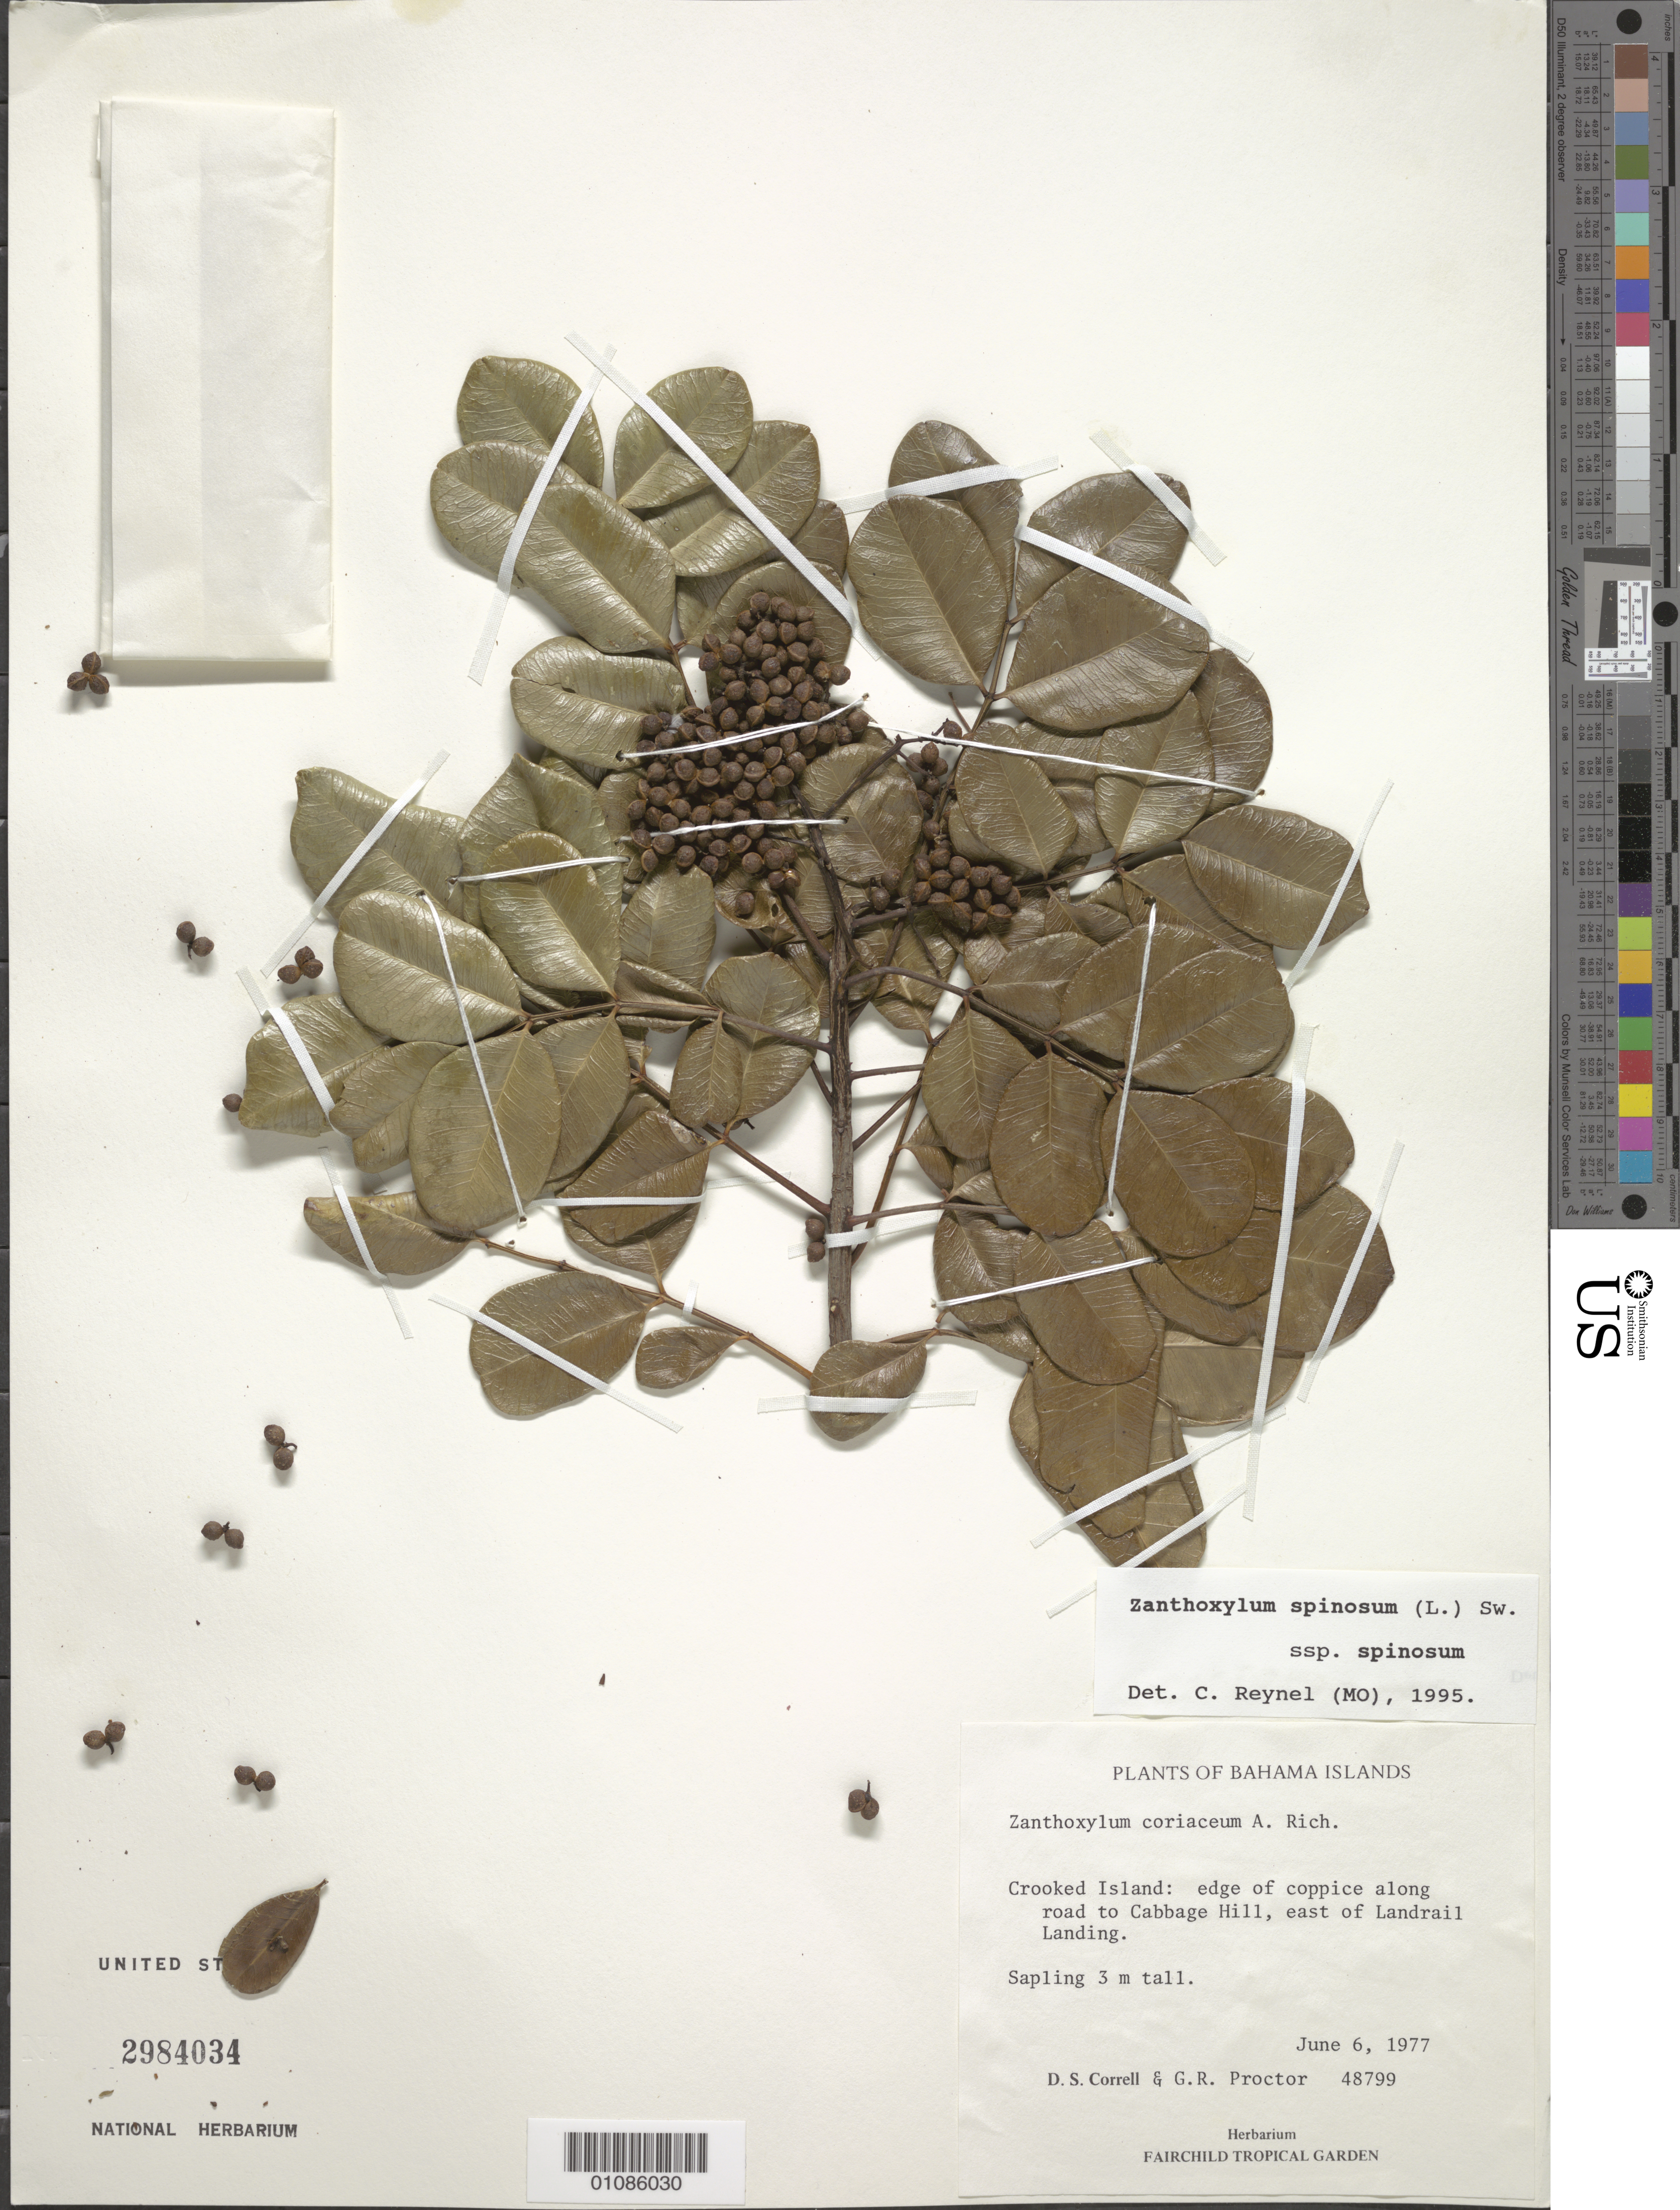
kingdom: Plantae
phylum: Tracheophyta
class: Magnoliopsida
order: Sapindales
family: Rutaceae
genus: Zanthoxylum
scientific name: Zanthoxylum coriaceum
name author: A. Rich.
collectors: D. S. Correll & G. R. Proctor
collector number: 48699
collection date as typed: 06 Jun 1977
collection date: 1977-06-06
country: Bahamas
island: Crooked I.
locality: Crooked Island: edge of coppice along road to Cabbage Hill, E of Landrail Landing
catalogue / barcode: US 2984034